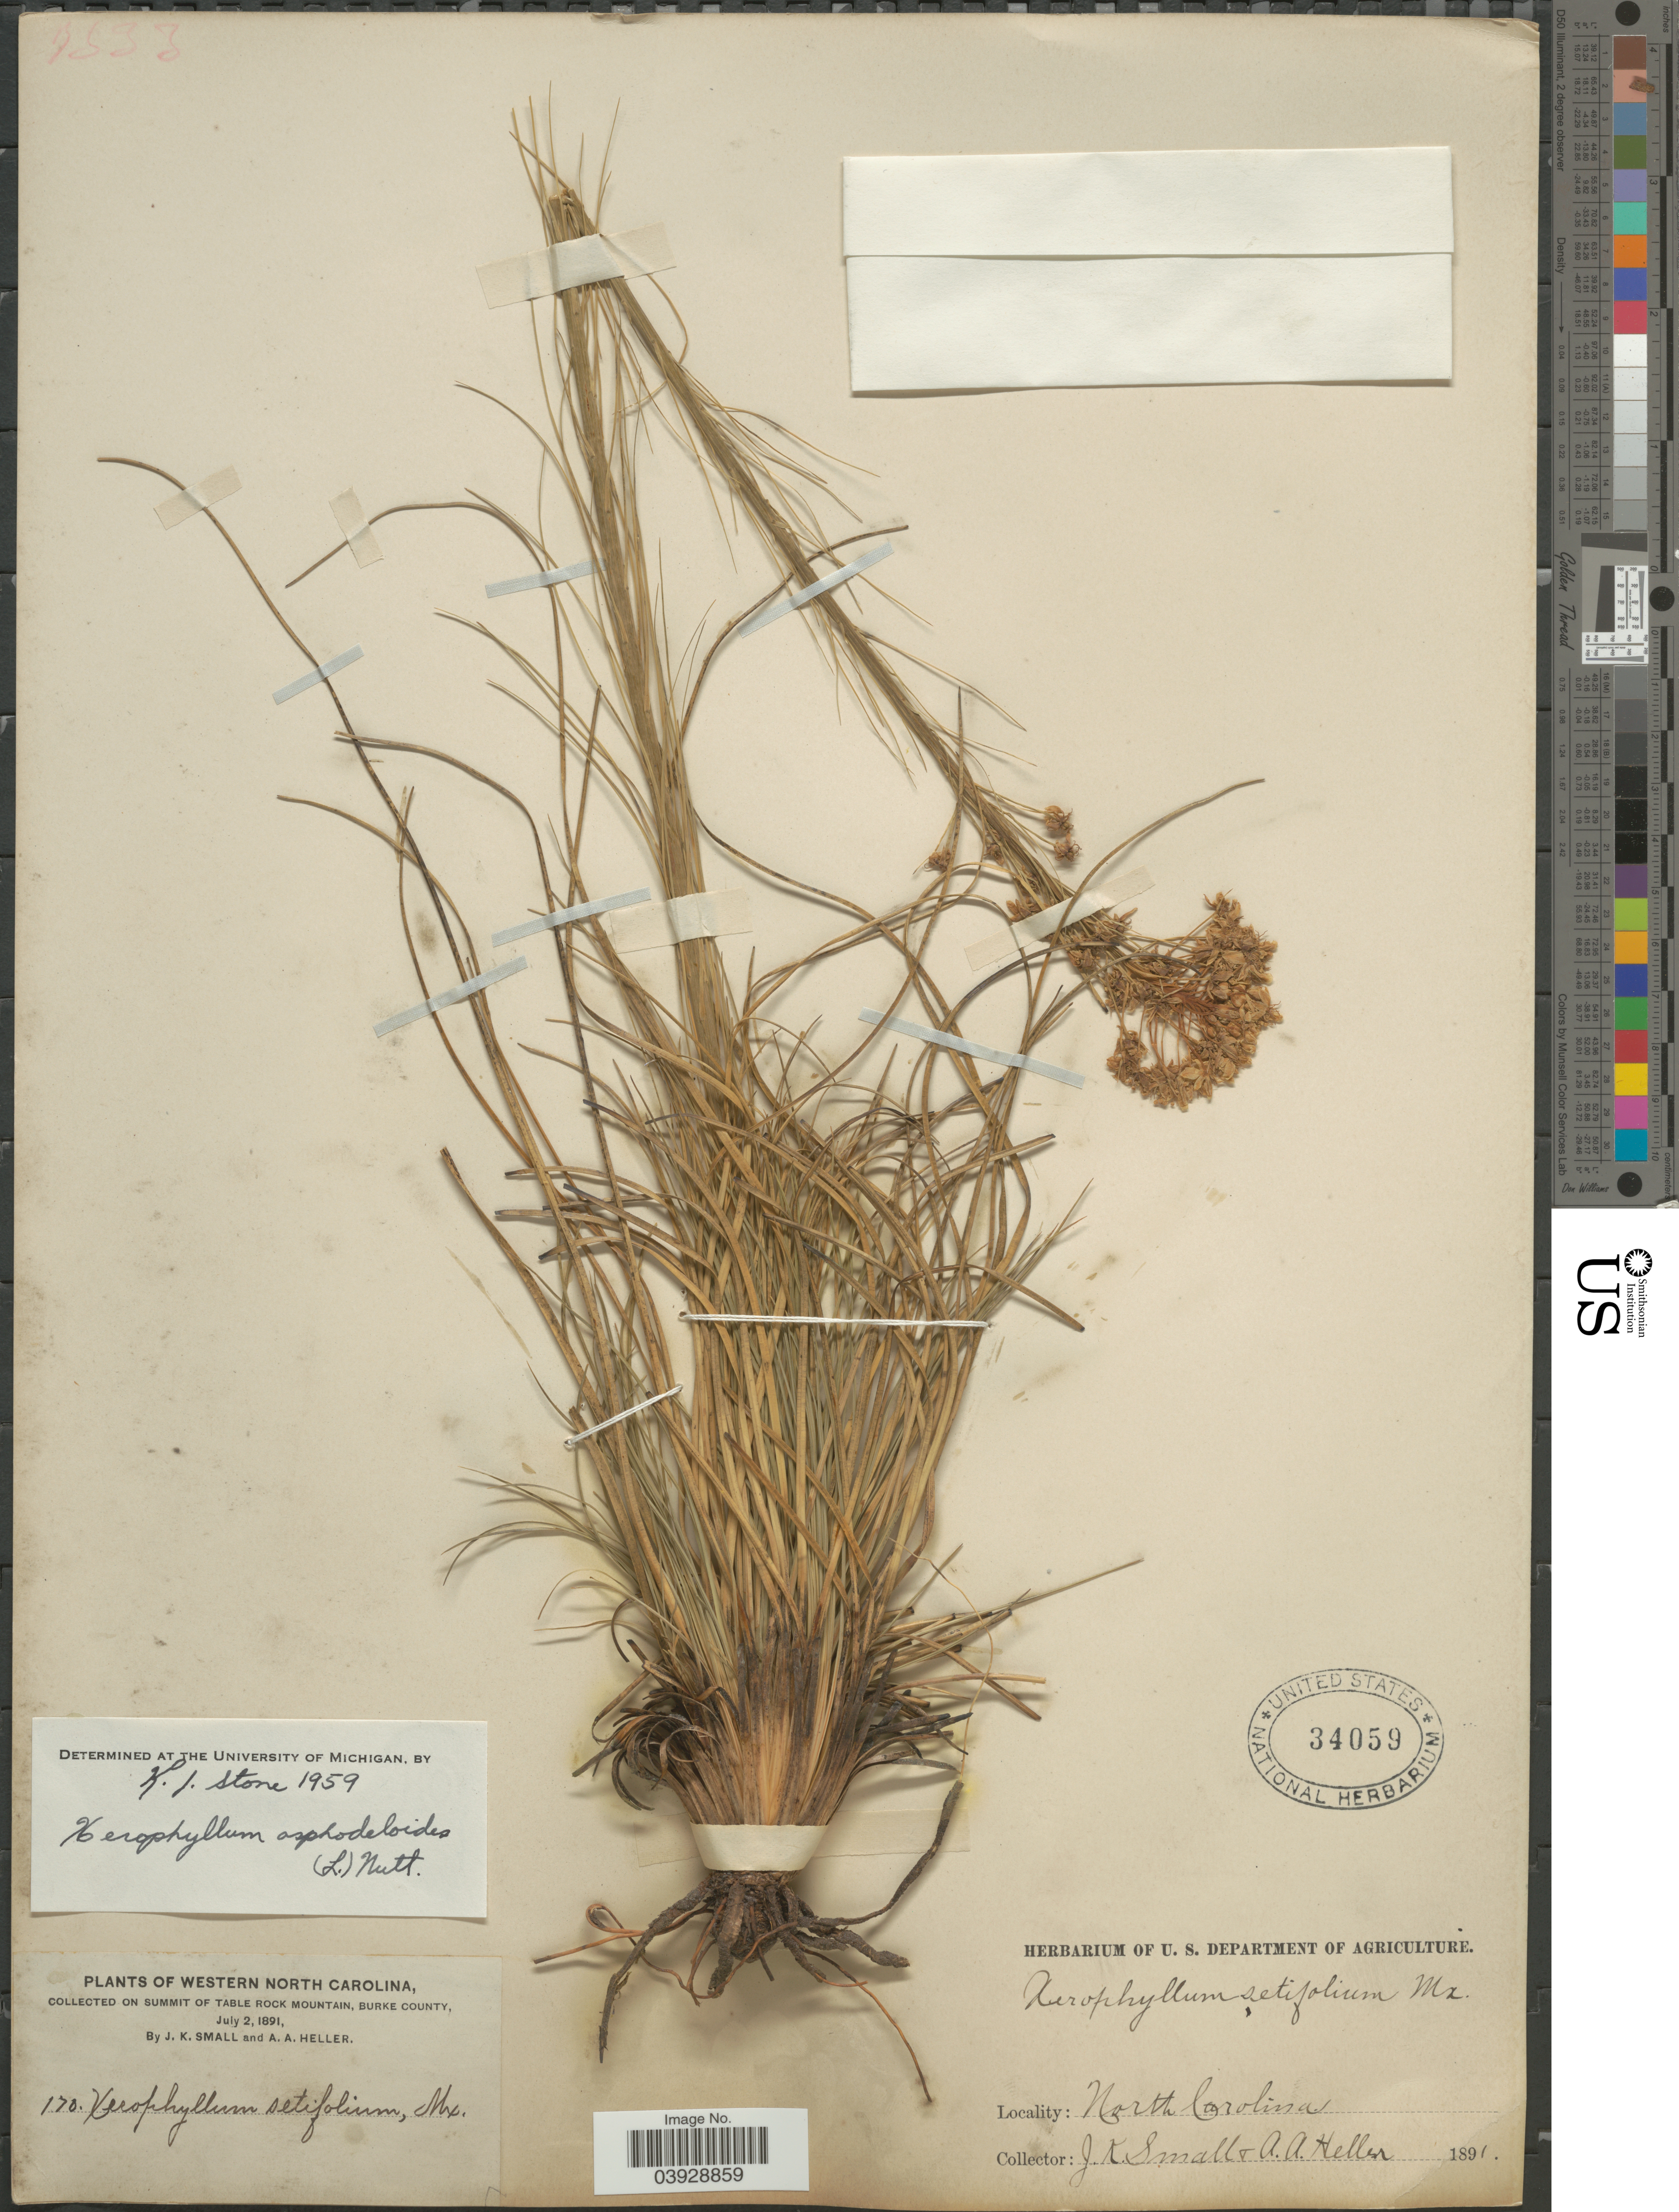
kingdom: Plantae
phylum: Tracheophyta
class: Liliopsida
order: Liliales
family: Melanthiaceae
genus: Xerophyllum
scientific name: Xerophyllum asphodeloides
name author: (L.) Nutt.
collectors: J. K. Small & A. A. Heller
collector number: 170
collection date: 1891-07-02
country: United States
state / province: North Carolina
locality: Western North Carolina. On summit of Table Rock Mountain, Burke County.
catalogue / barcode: US 34059